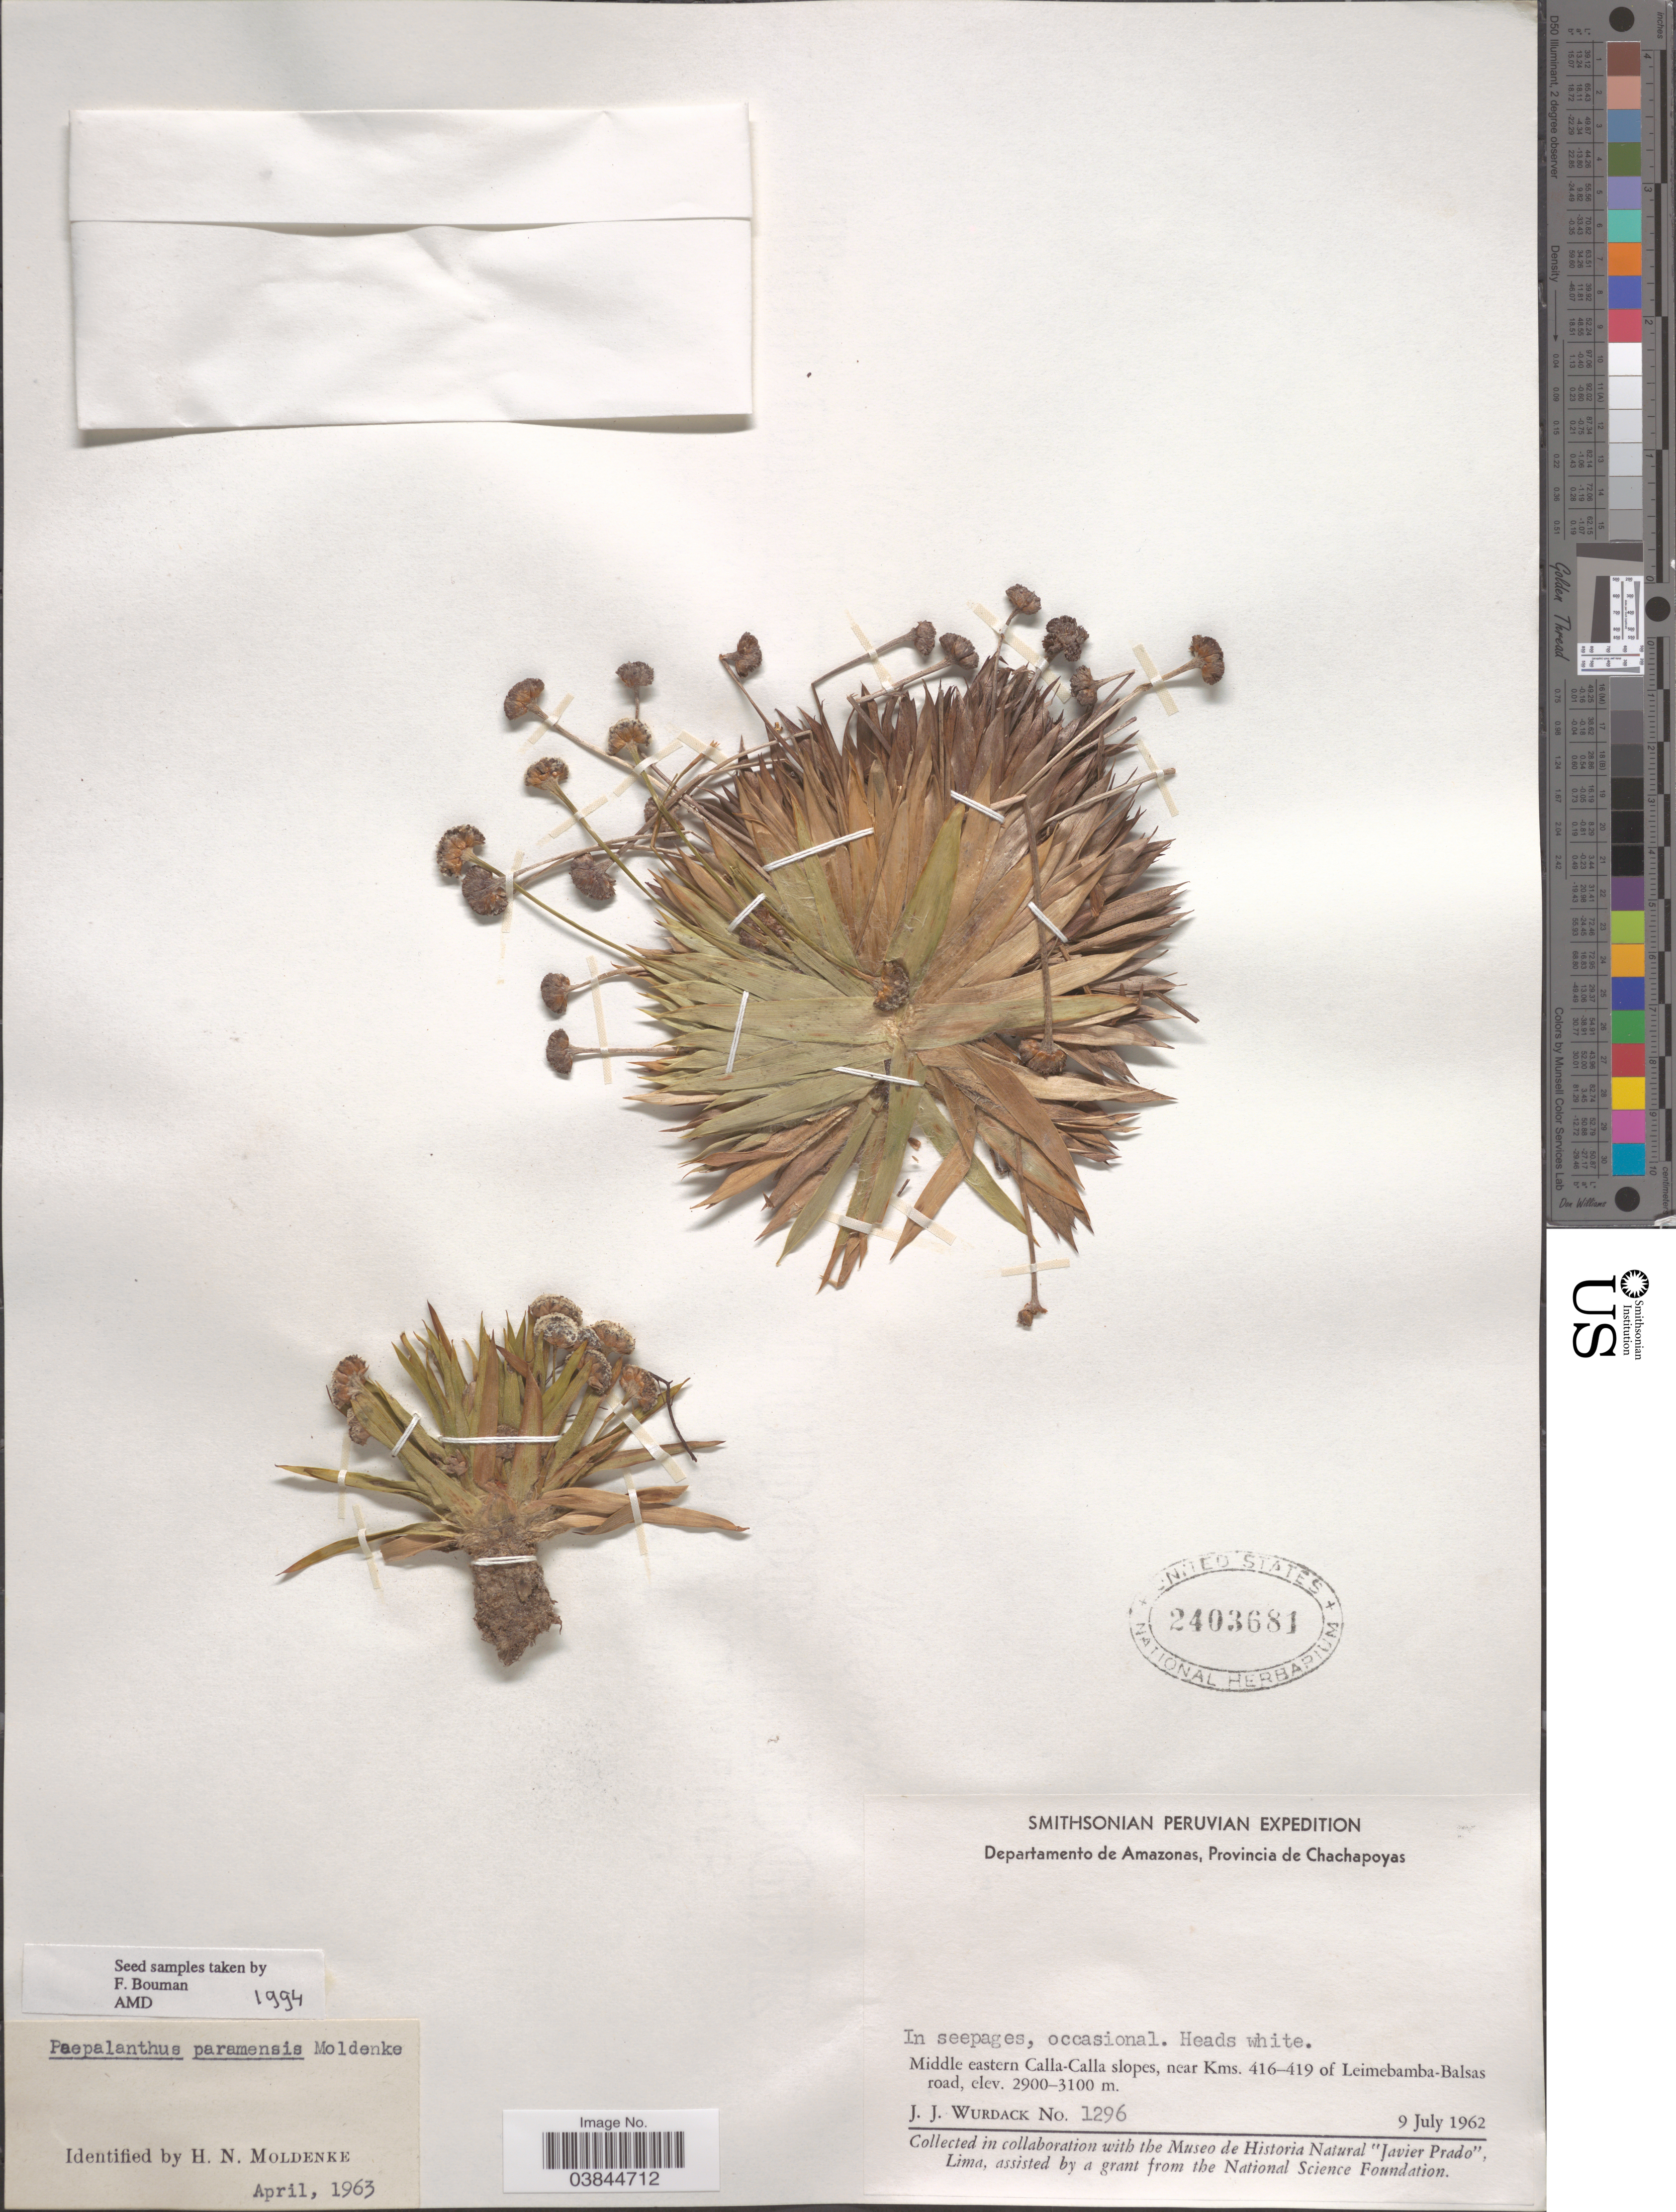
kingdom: Plantae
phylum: Tracheophyta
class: Liliopsida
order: Poales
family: Eriocaulaceae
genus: Paepalanthus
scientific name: Paepalanthus crassicaulis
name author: Körn.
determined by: Sauthier, Laura Jeanne, (SPF), Universidade de Sao Paulo (BRAZIL)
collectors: J. J. Wurdack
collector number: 1296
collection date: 1962-07-09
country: Peru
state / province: Amazonas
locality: Departamento de Amazonas, Provincia de Chachapoyas. Middle eastern Calla-Calla slopes, near Kms. 416-419 of Leimebamba-Balsas road.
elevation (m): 2900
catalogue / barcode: US 2403681